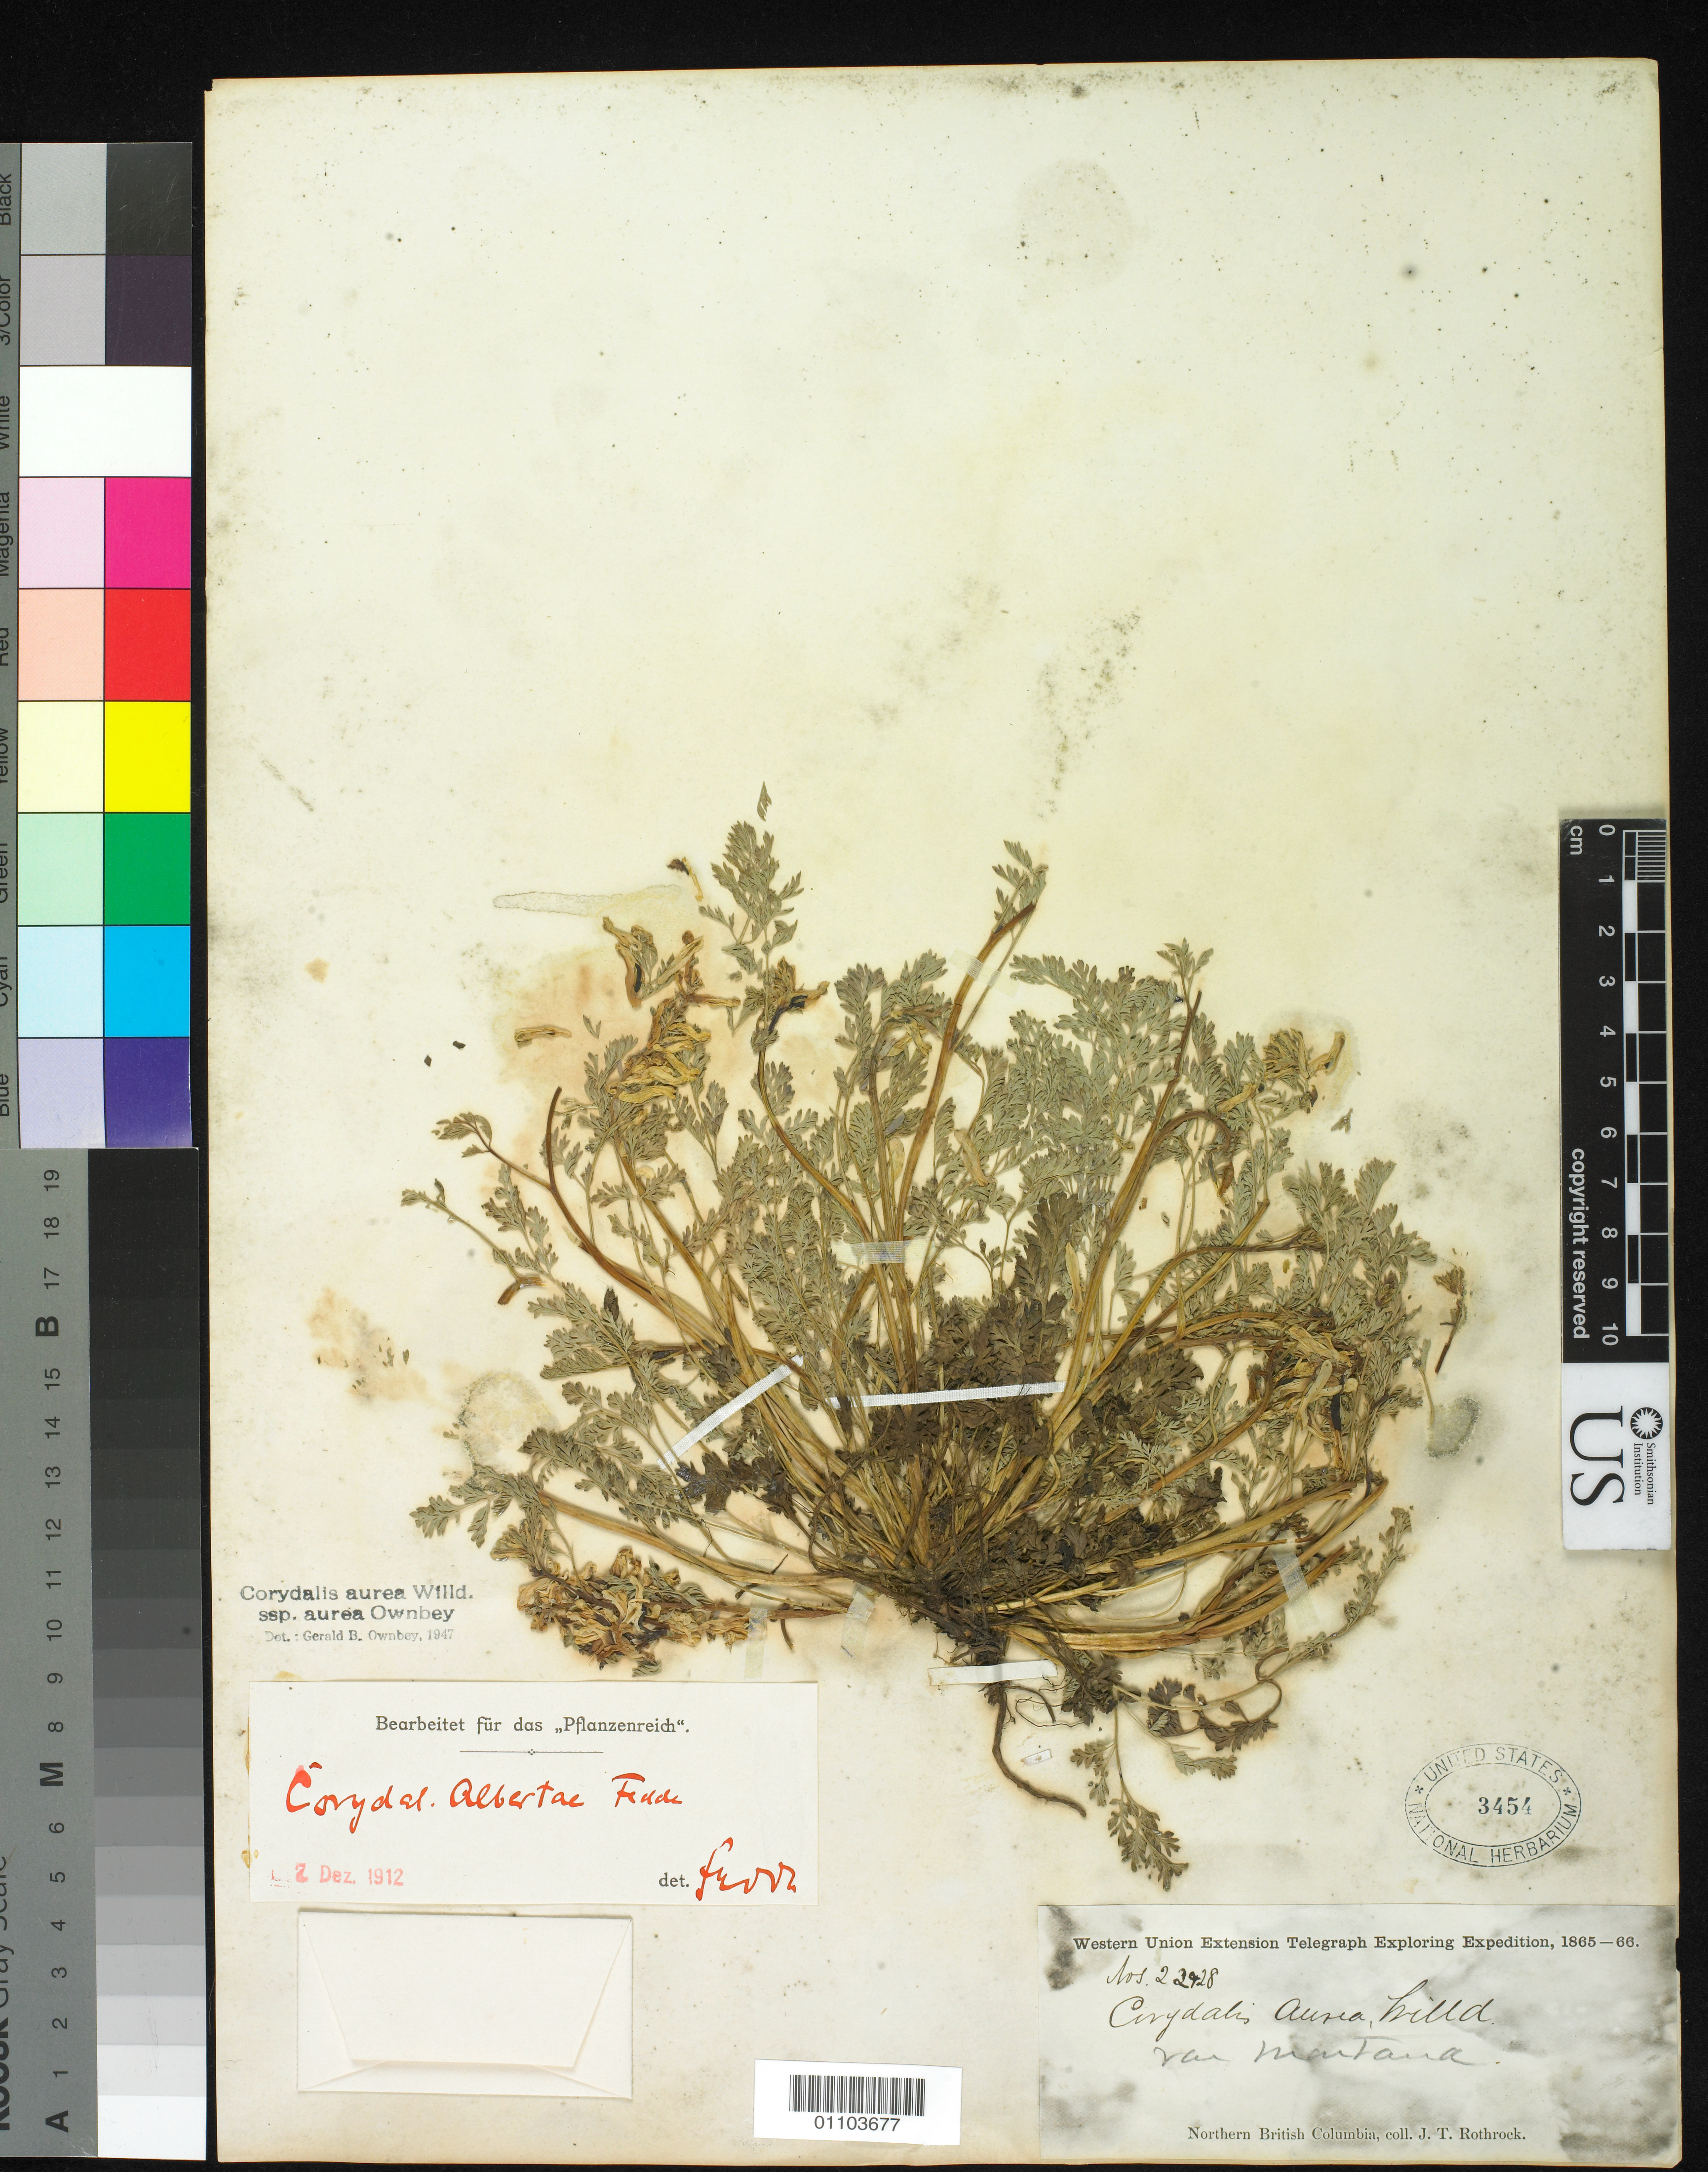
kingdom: Plantae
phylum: Tracheophyta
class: Magnoliopsida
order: Ranunculales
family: Papaveraceae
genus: Corydalis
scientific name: Corydalis aurea subsp. aurea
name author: Willd.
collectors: J. T. Rothrock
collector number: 22428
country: Canada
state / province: British Columbia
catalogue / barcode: US 3454